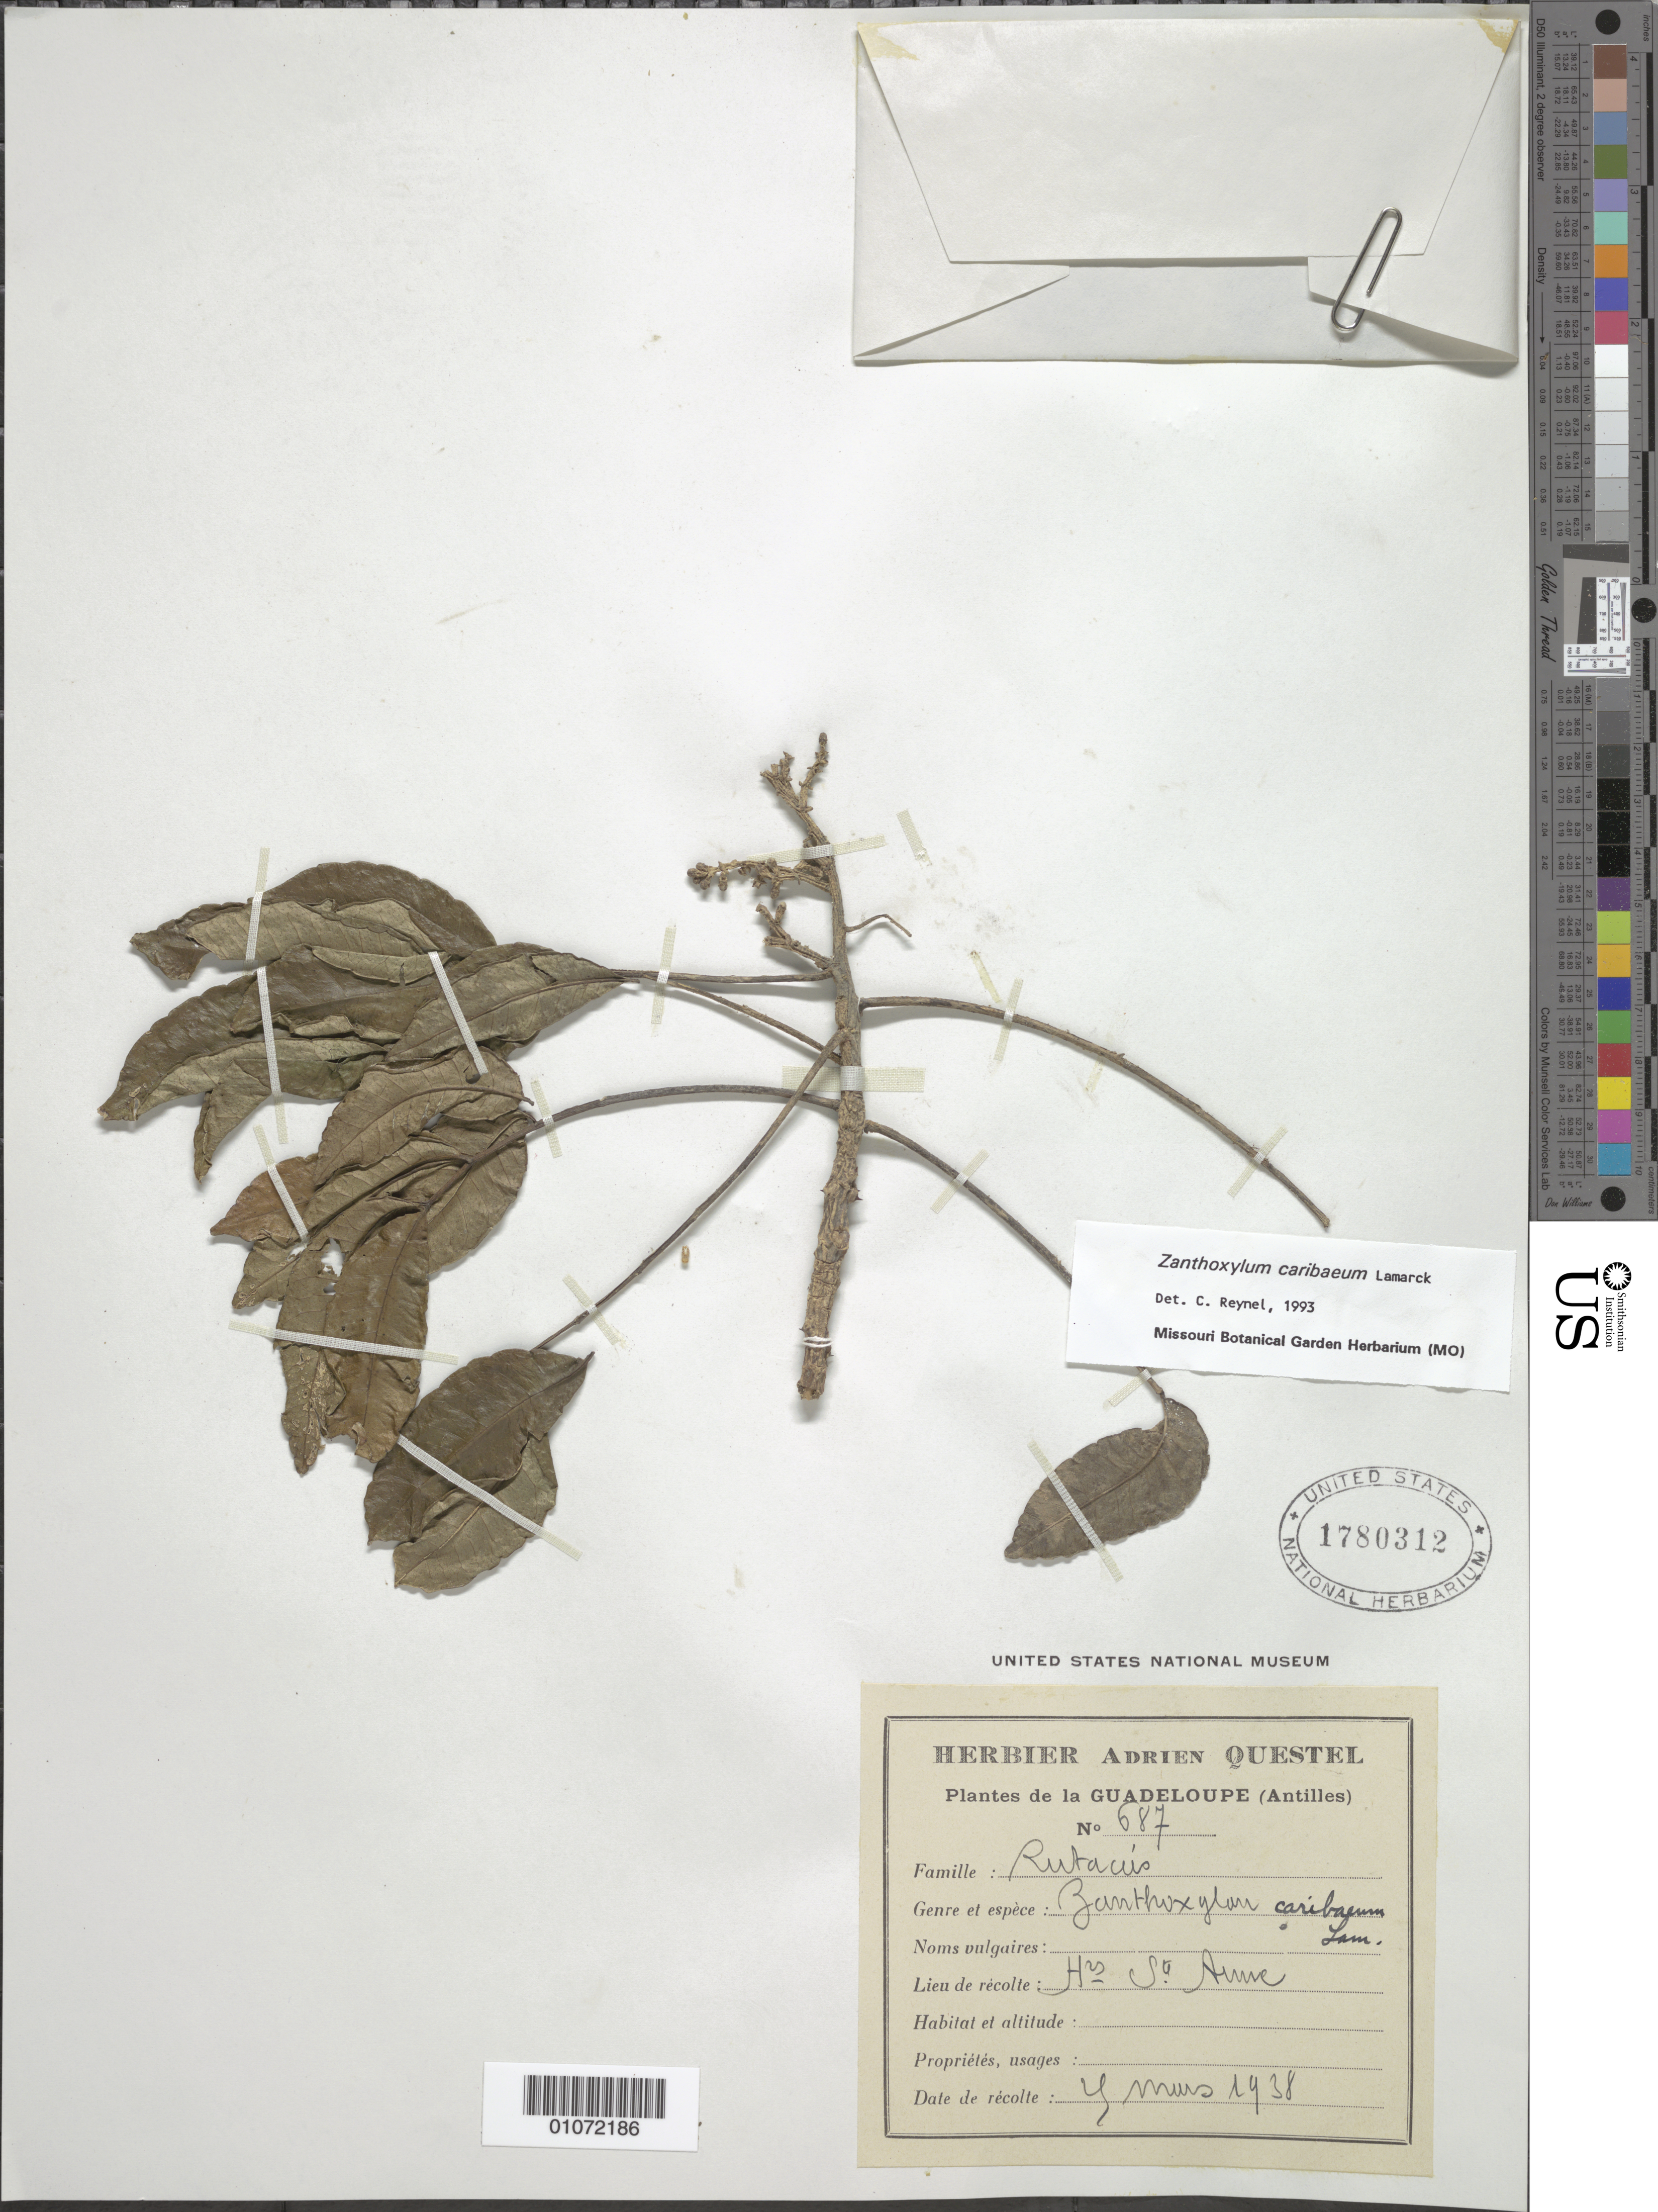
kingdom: Plantae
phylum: Tracheophyta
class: Magnoliopsida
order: Sapindales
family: Rutaceae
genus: Zanthoxylum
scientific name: Zanthoxylum caribaeum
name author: Lam.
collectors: A. Questel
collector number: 687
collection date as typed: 20 Mar 1938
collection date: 1938-03-20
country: Guadeloupe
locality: H. St. Anne.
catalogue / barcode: US 1780312